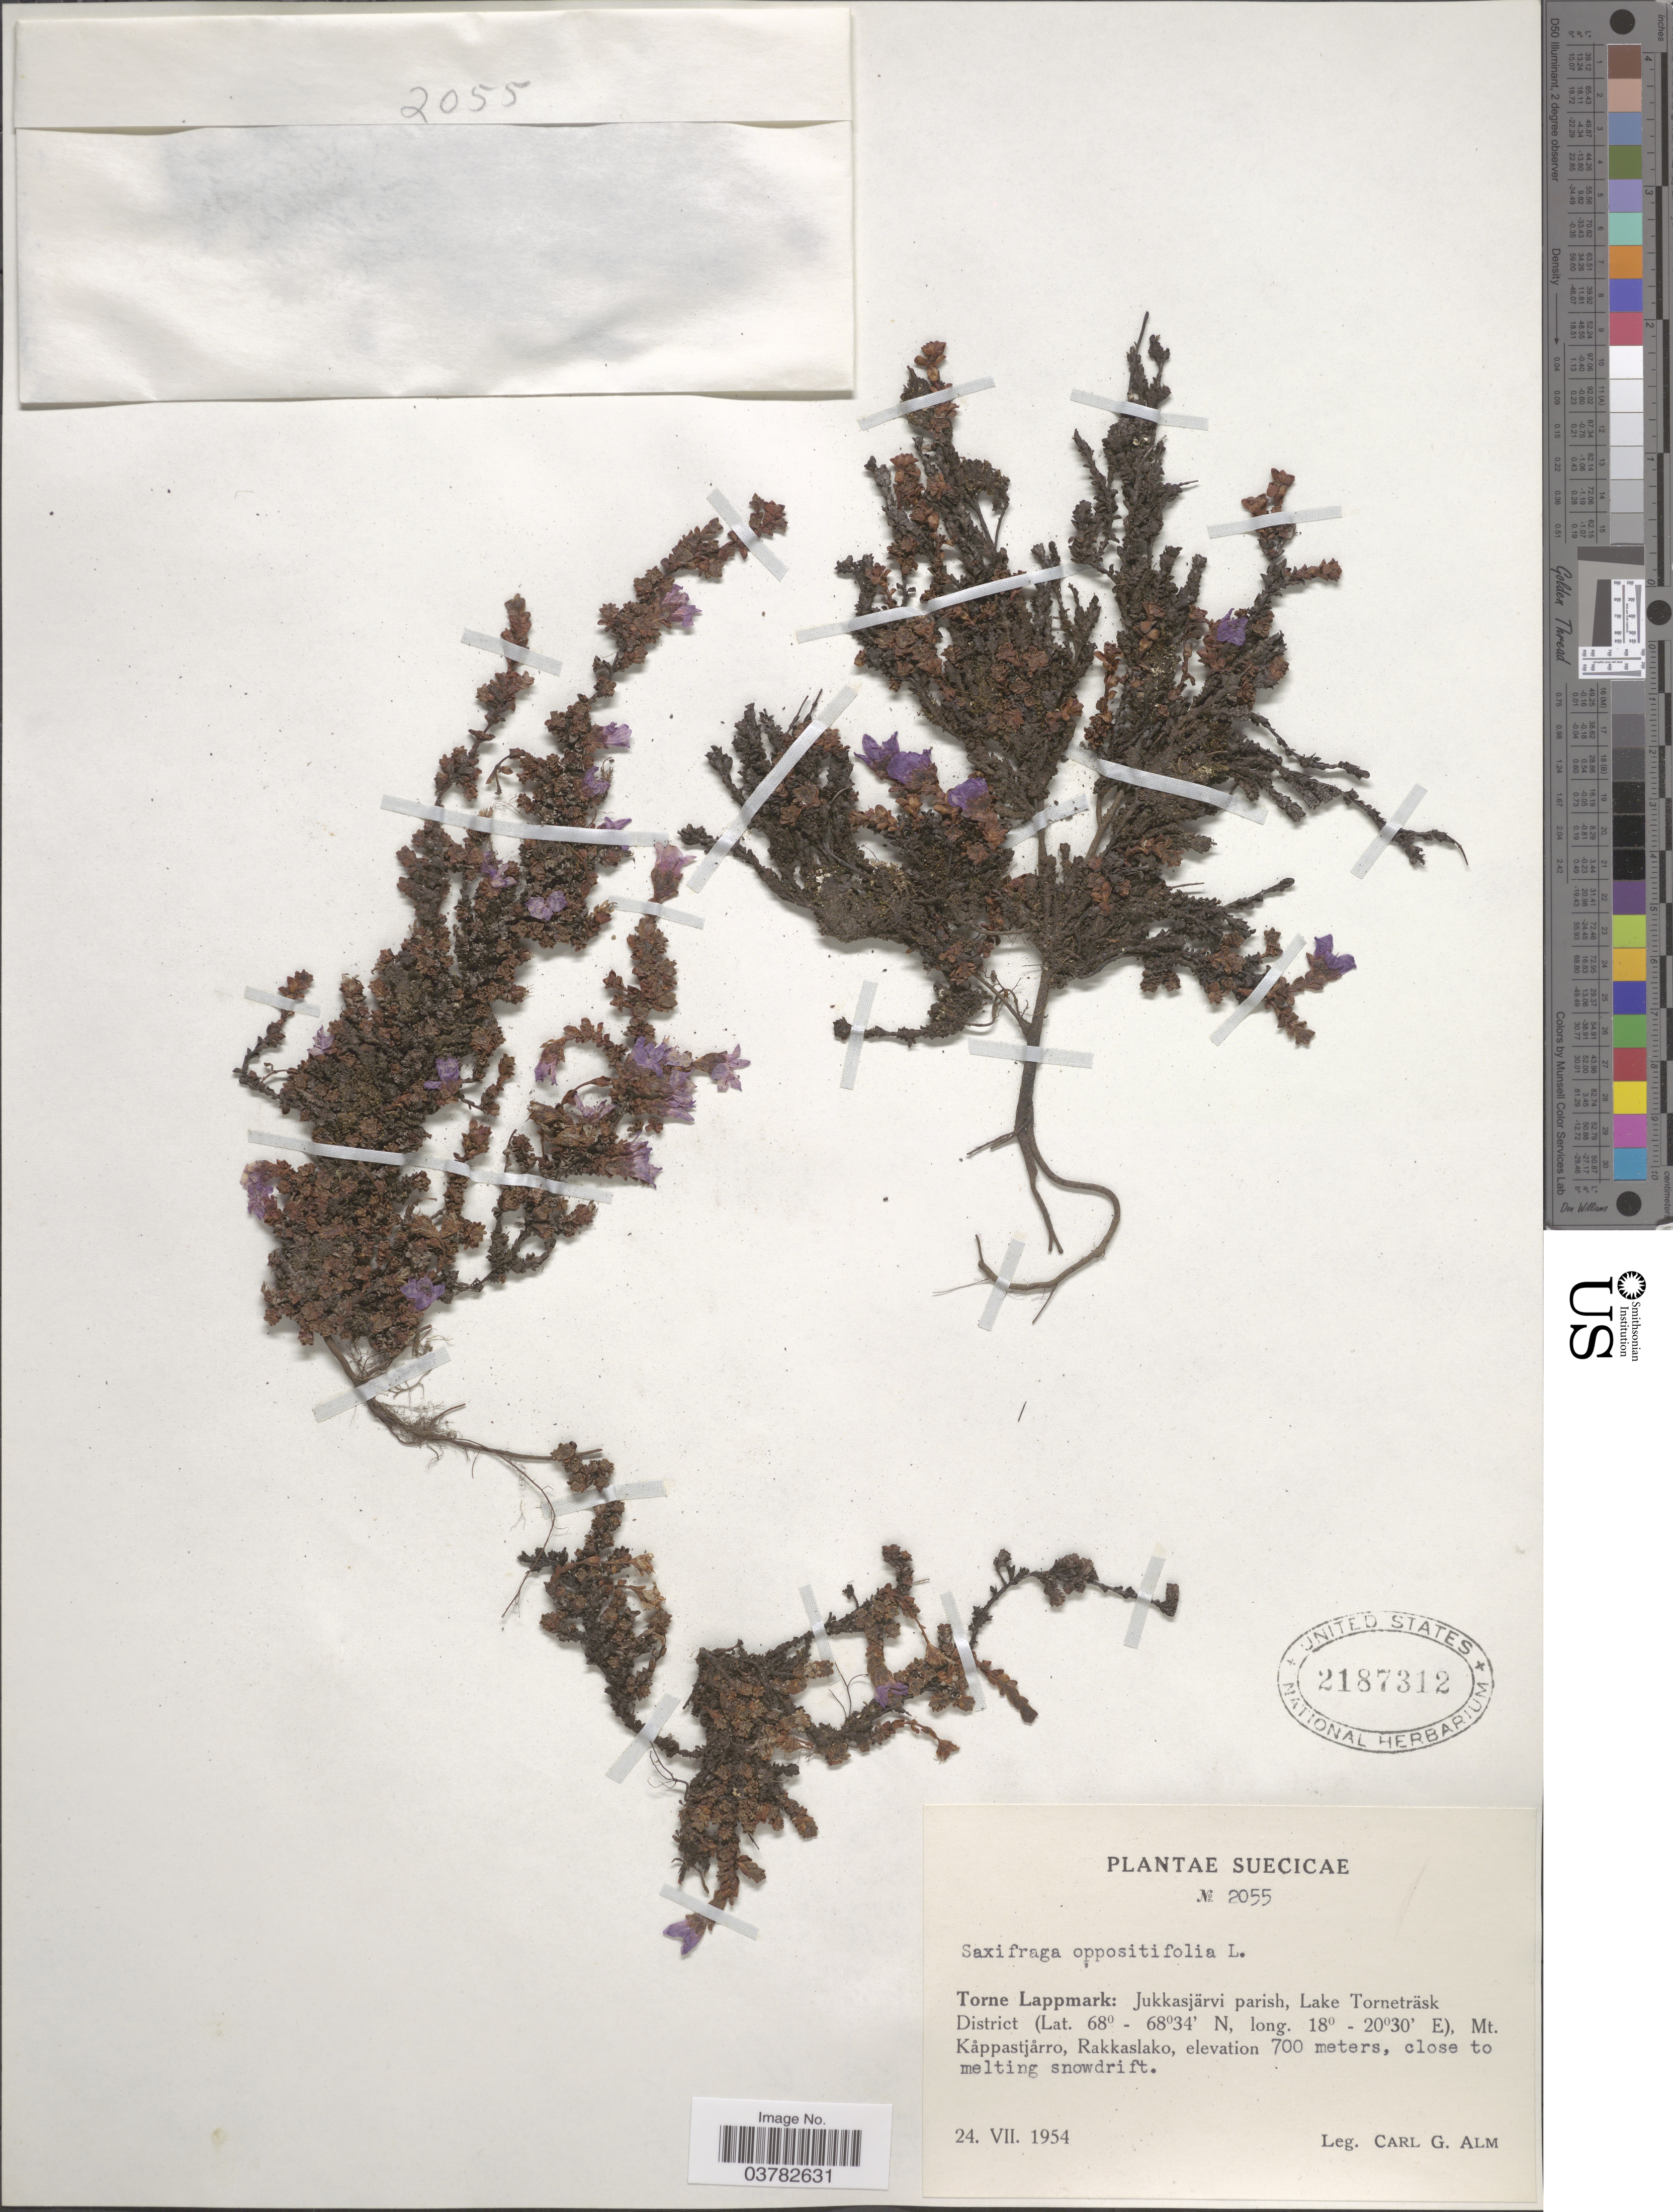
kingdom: Plantae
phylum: Tracheophyta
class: Magnoliopsida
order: Saxifragales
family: Saxifragaceae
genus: Saxifraga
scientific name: Saxifraga oppositifolia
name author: L.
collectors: C. G. Alm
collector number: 2055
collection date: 1954-07-24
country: Sweden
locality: Suecicae. Torne Lappmark: Jukkasjärvi parish, Lake Torneträsk District, Mt. Kåppastjårro, Rakkaslako, close to melting snowdrift.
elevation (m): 700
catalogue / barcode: US 2187312